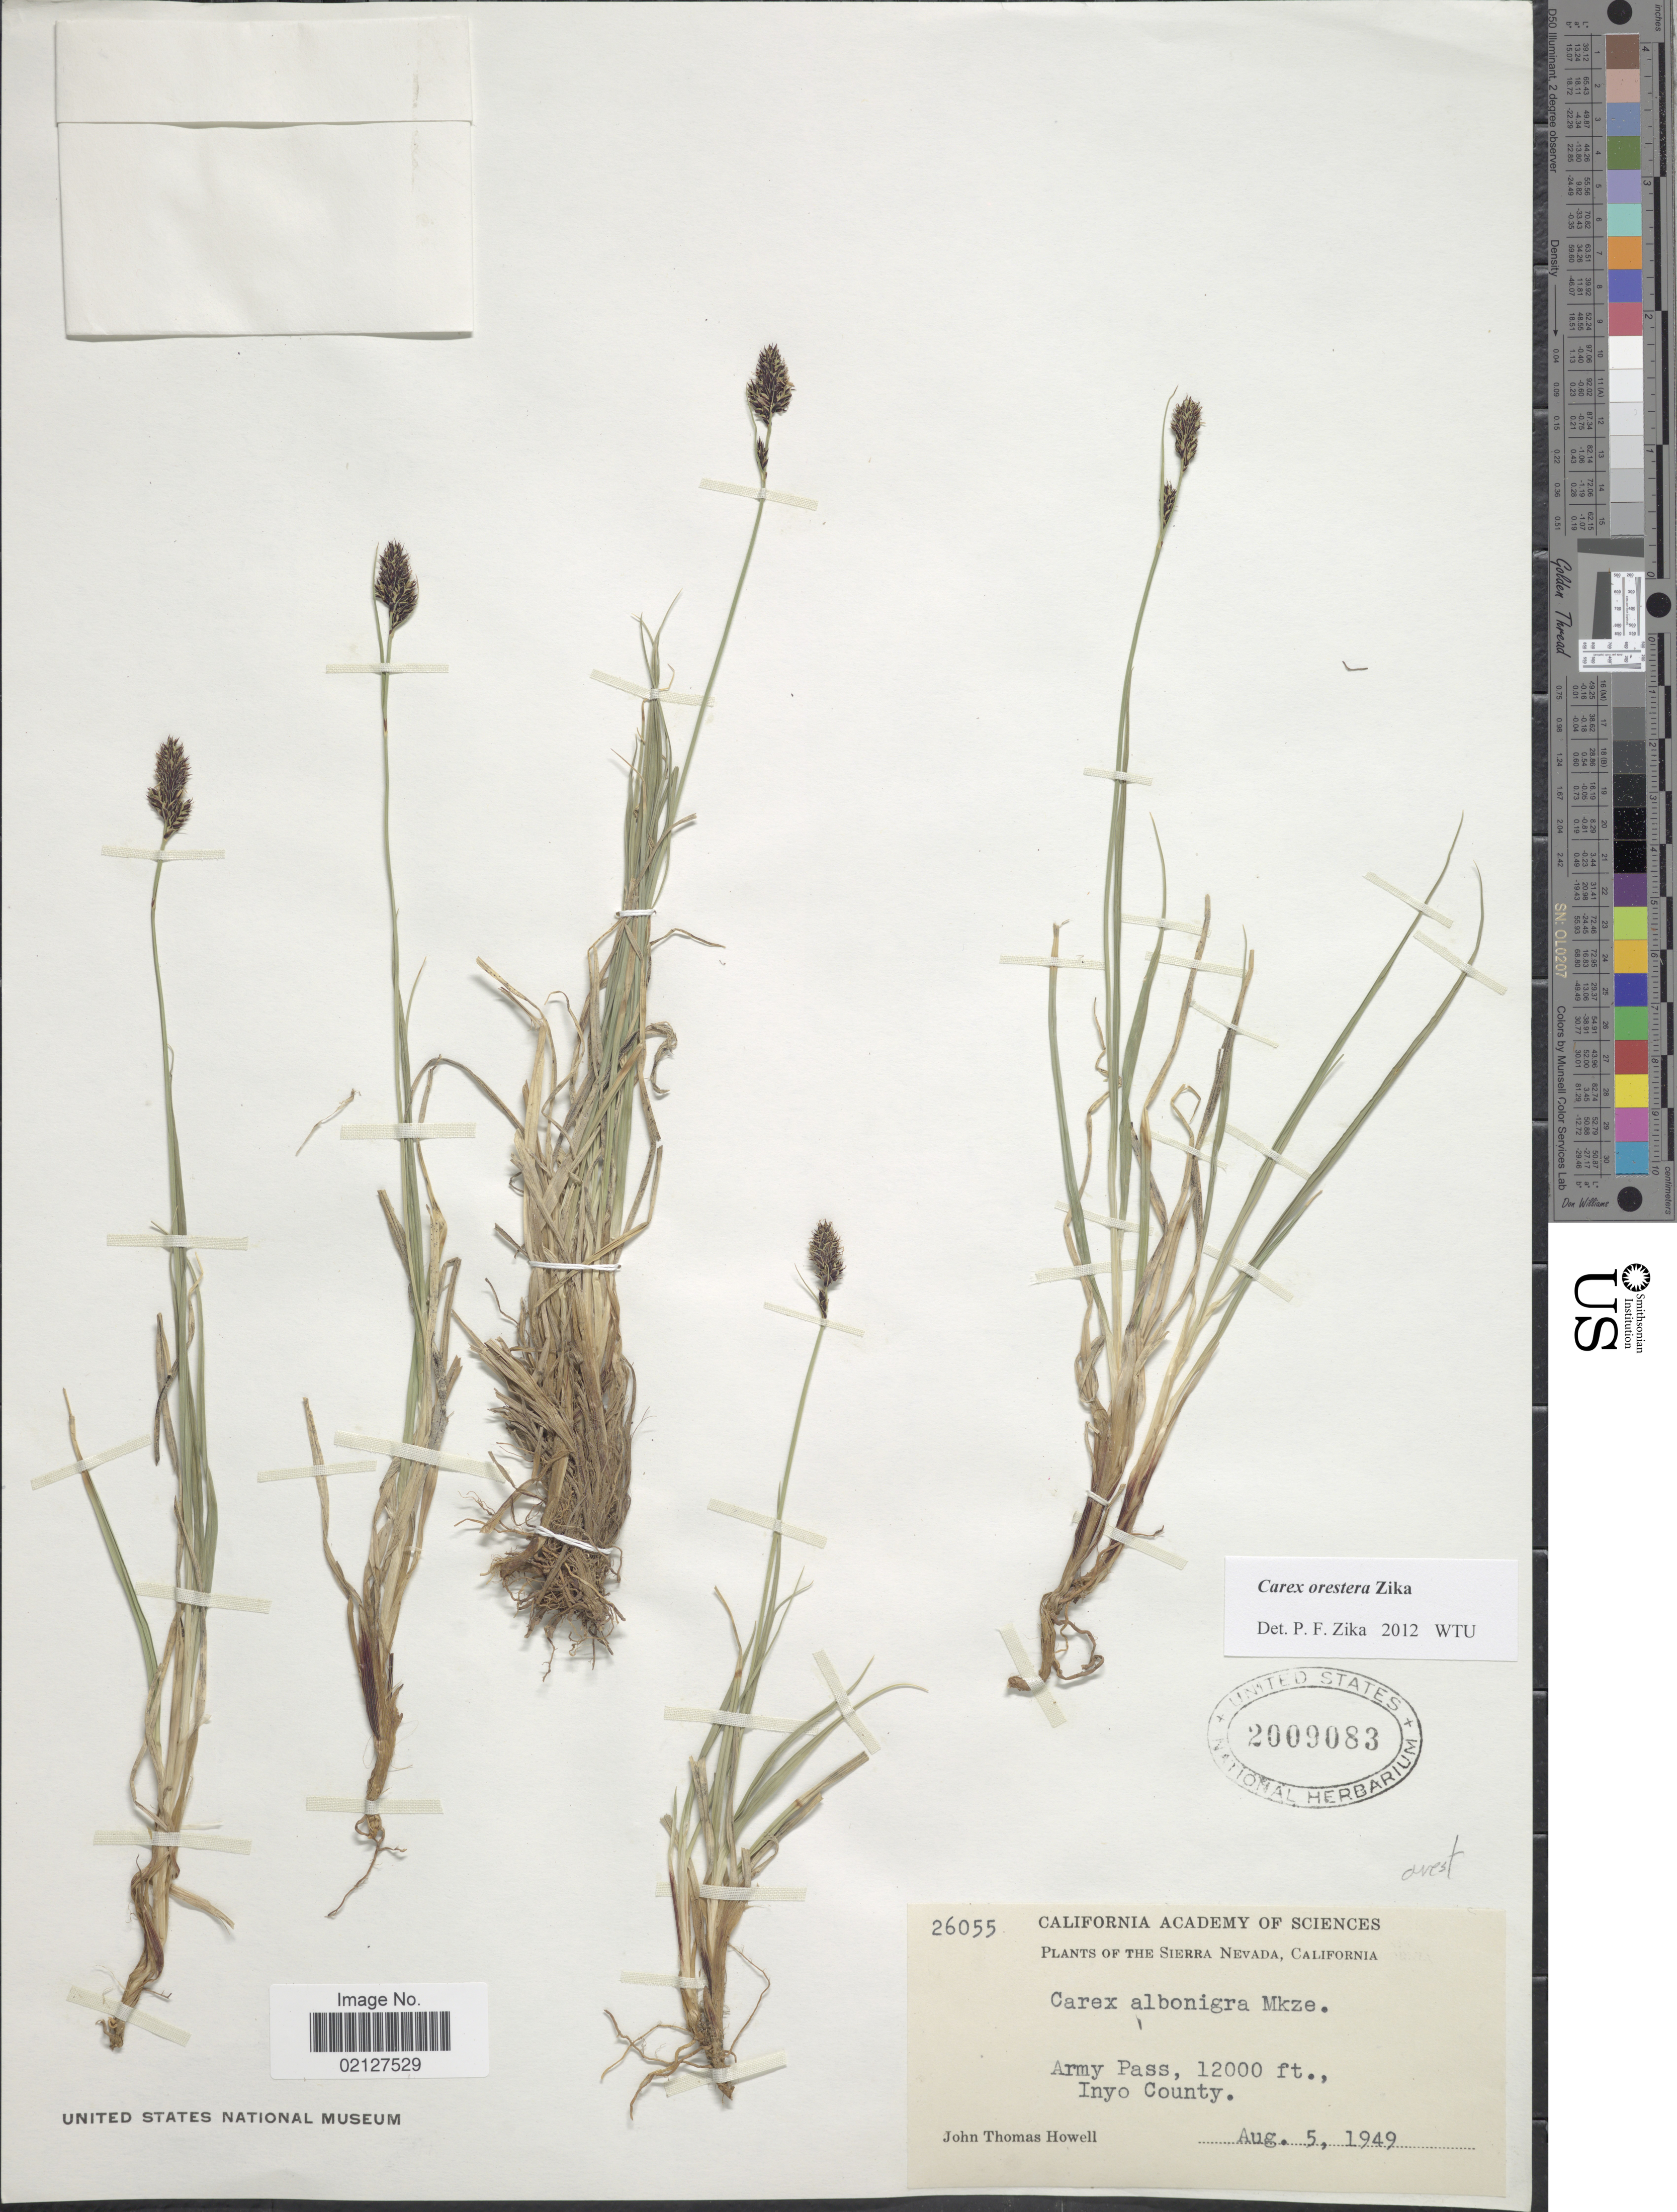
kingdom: Plantae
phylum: Tracheophyta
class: Liliopsida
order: Poales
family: Cyperaceae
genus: Carex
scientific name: Carex orestera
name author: Zika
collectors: J. T. Howell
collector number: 26055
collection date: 1949-08-05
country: United States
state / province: California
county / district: Inyo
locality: Sierra Nevada, Amy Pass, Inyo County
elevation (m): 3658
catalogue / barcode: US 209083